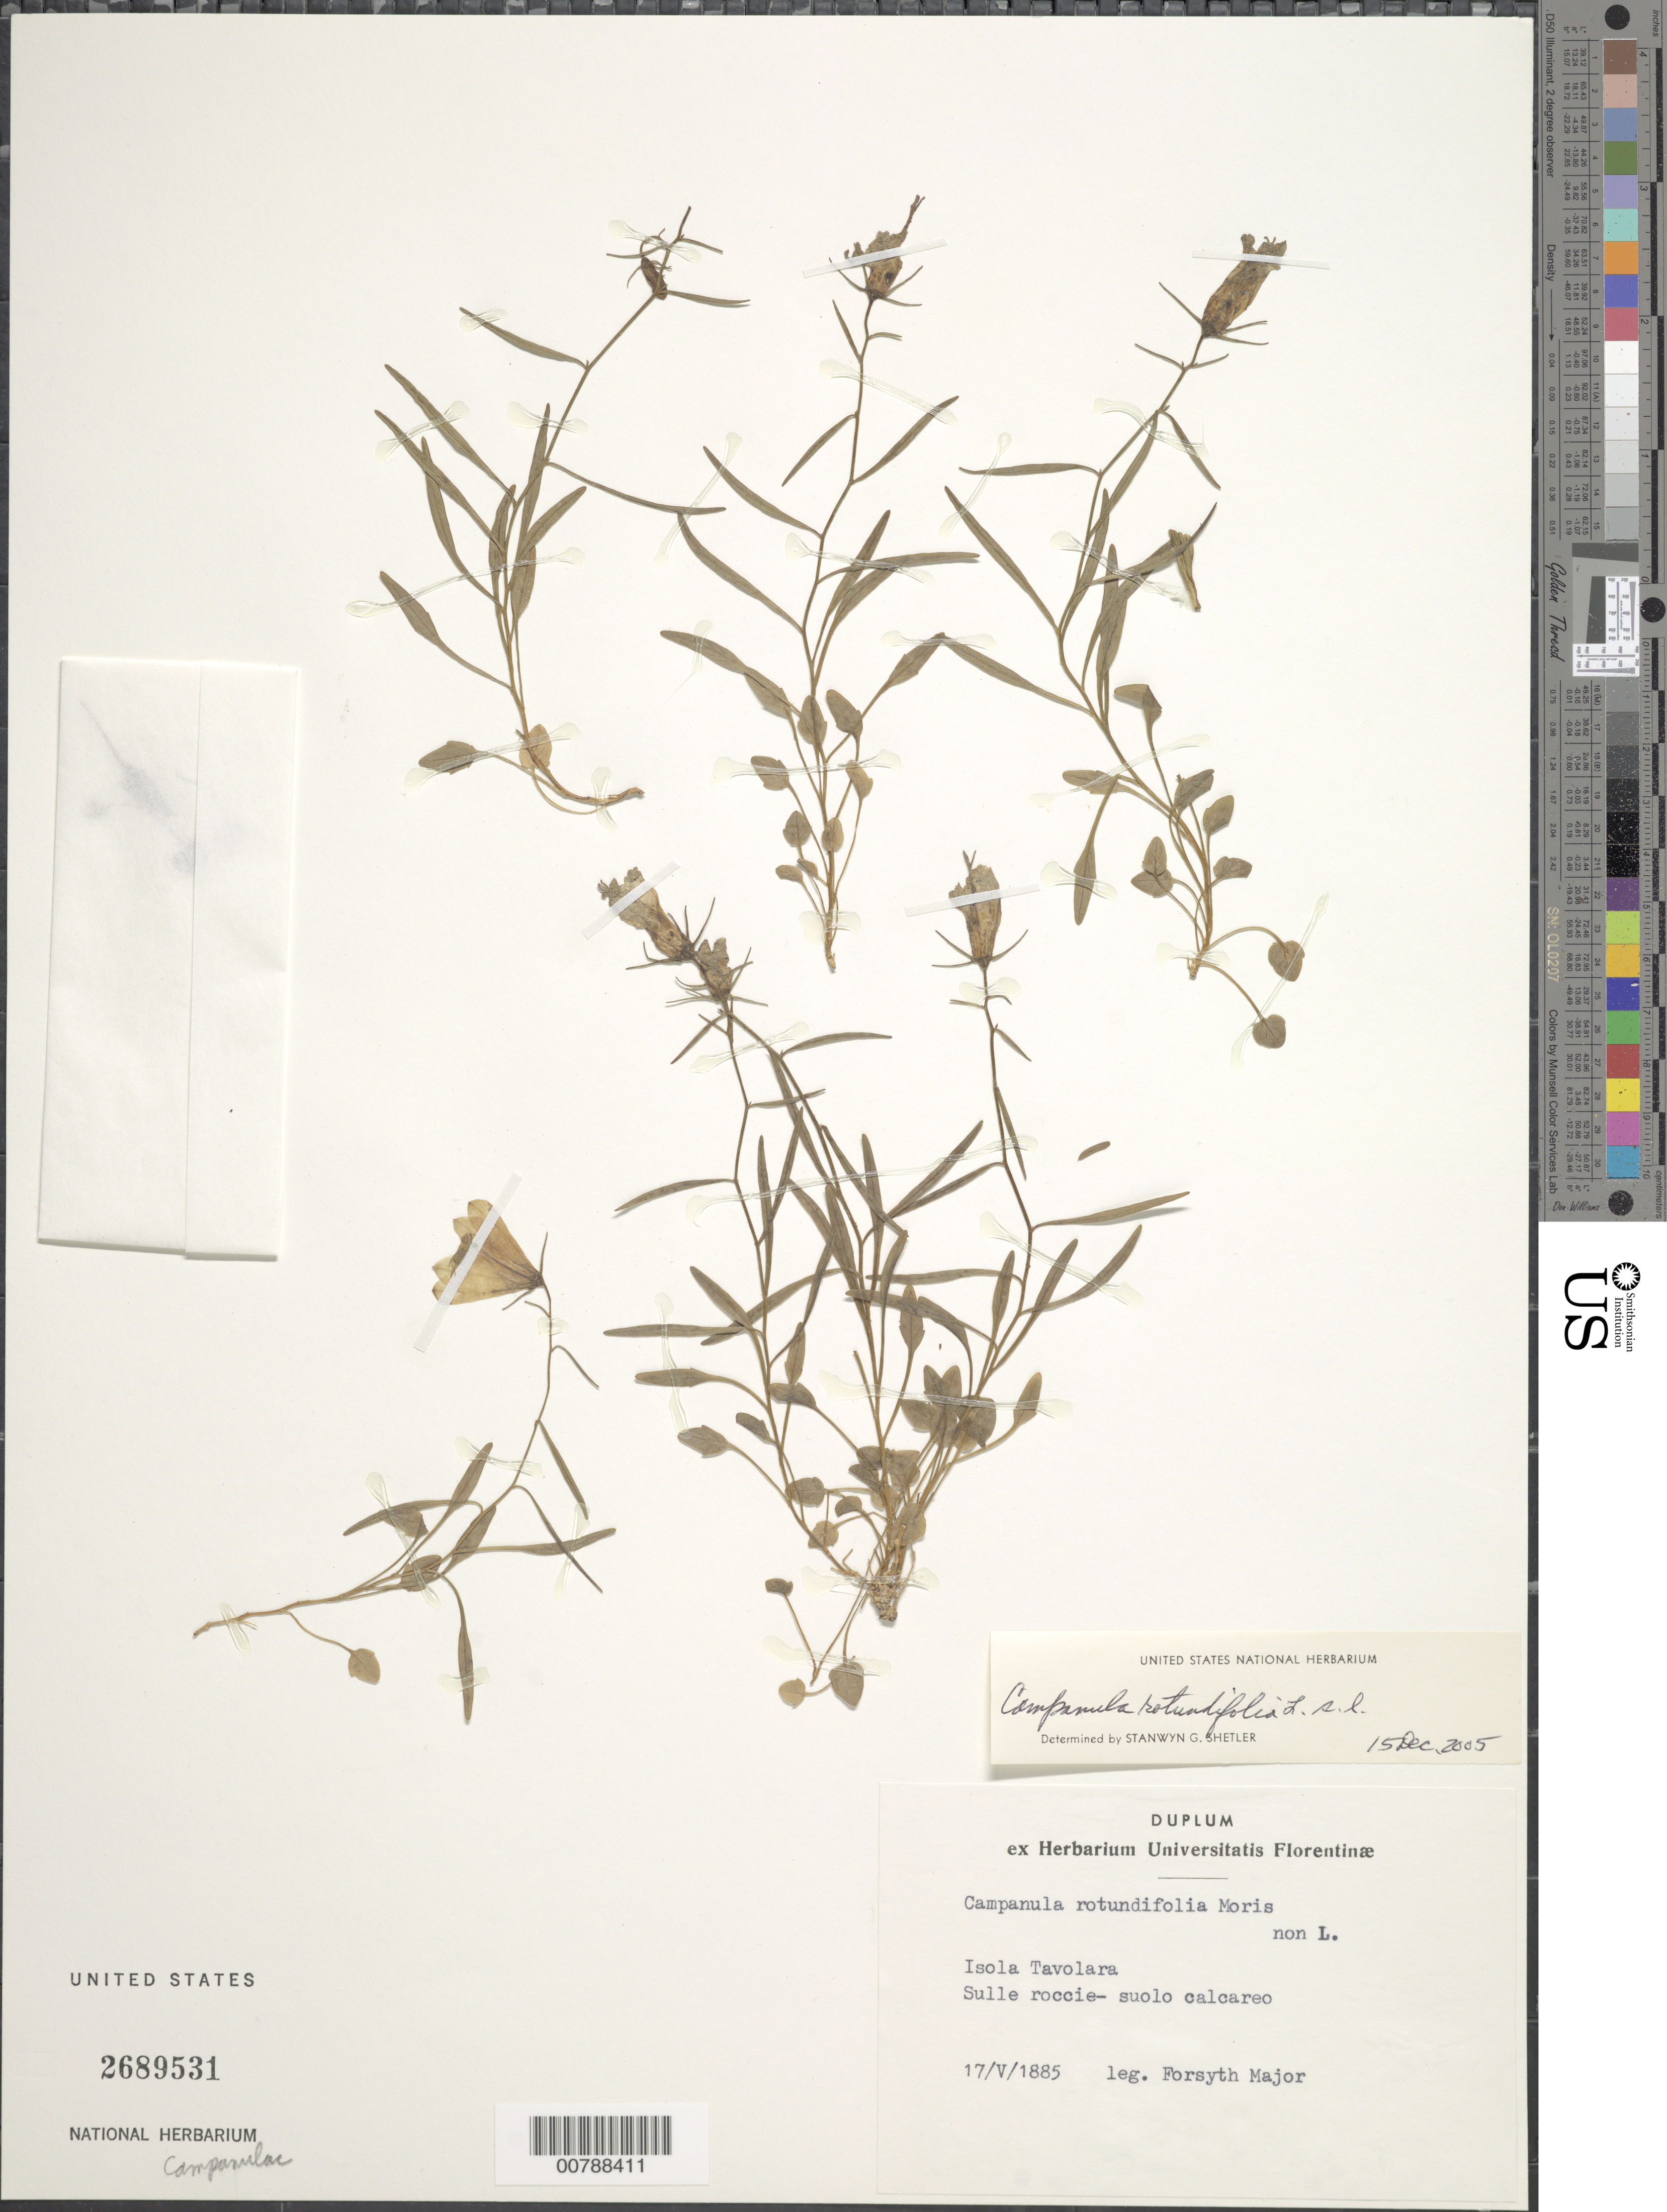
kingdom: Plantae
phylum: Tracheophyta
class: Magnoliopsida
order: Asterales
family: Campanulaceae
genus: Campanula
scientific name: Campanula rotundifolia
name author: L.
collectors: P. Major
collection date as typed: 17/V/1885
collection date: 1885-05-17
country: Italy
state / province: Sardegna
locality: Isola Tavolera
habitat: Sulle roccie - suolo calcareo.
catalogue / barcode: US 2689531